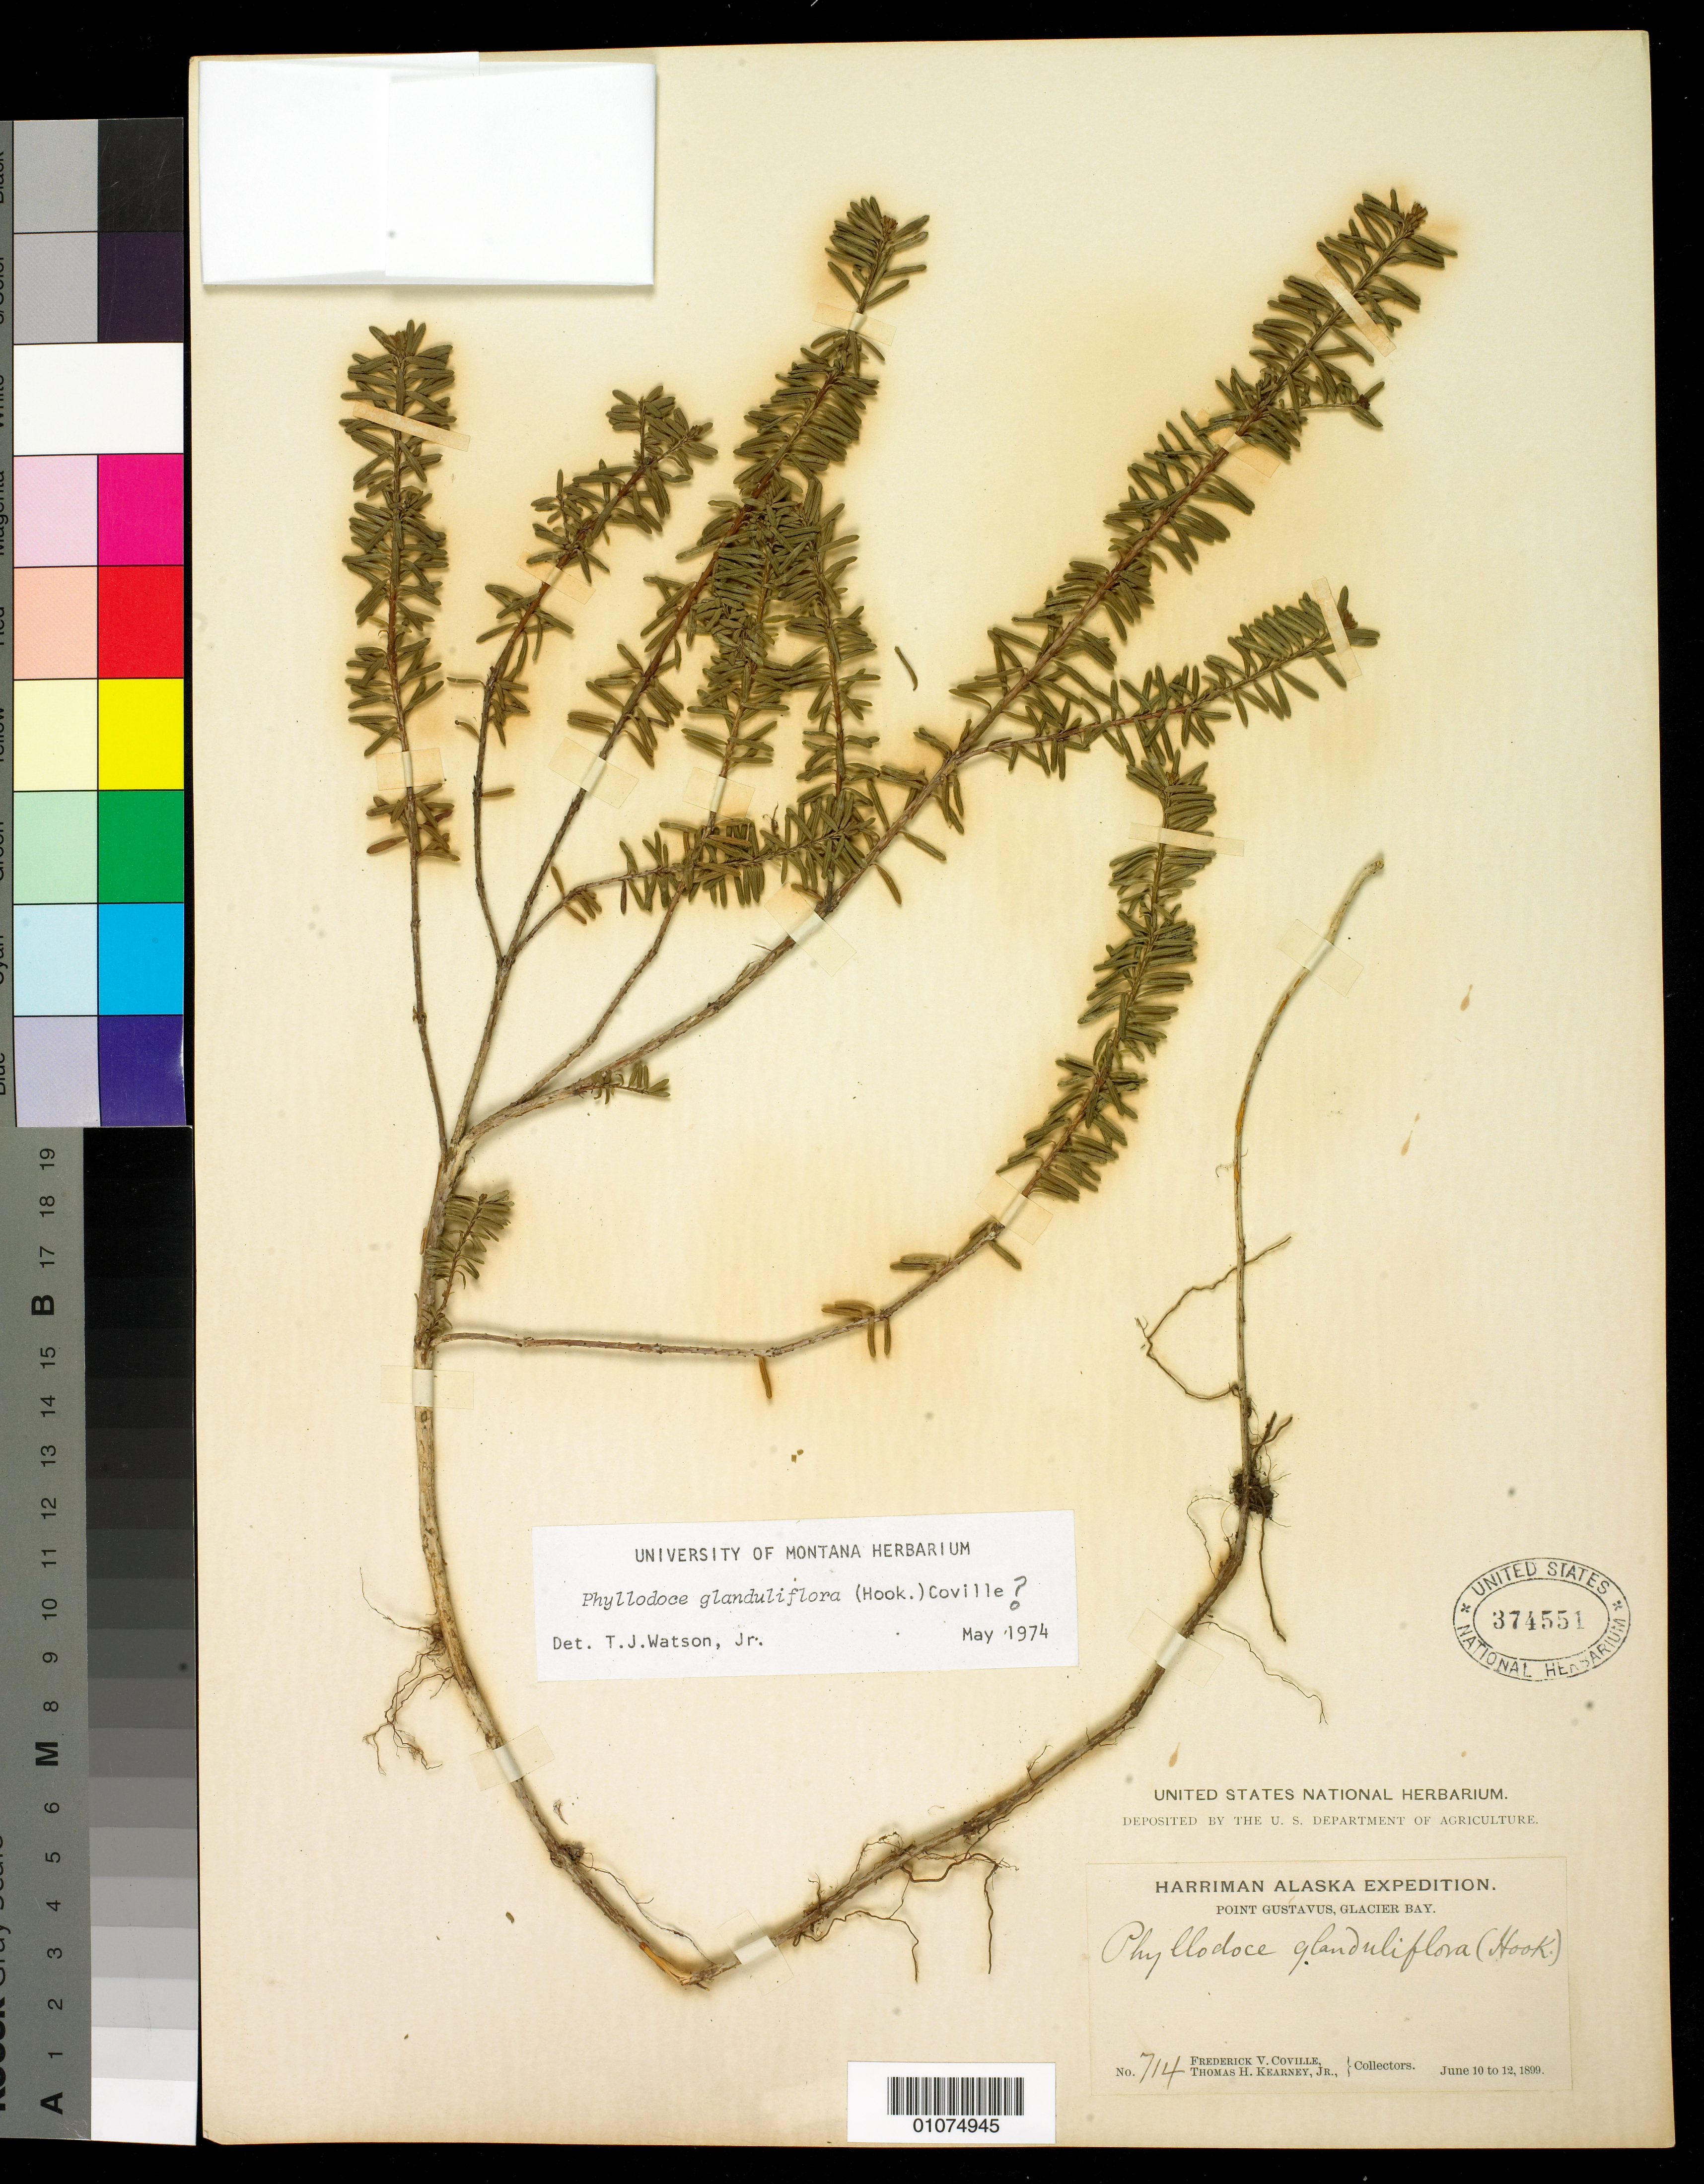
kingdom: Plantae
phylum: Tracheophyta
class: Magnoliopsida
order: Ericales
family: Ericaceae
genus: Phyllodoce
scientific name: Phyllodoce glanduliflora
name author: (Hook.) Coville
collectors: F. V. Coville & T. H. Kearney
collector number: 714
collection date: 1899-06-10/1899-06-12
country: United States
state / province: Alaska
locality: Point Gustavus, Glacier Bay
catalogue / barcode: US 374551